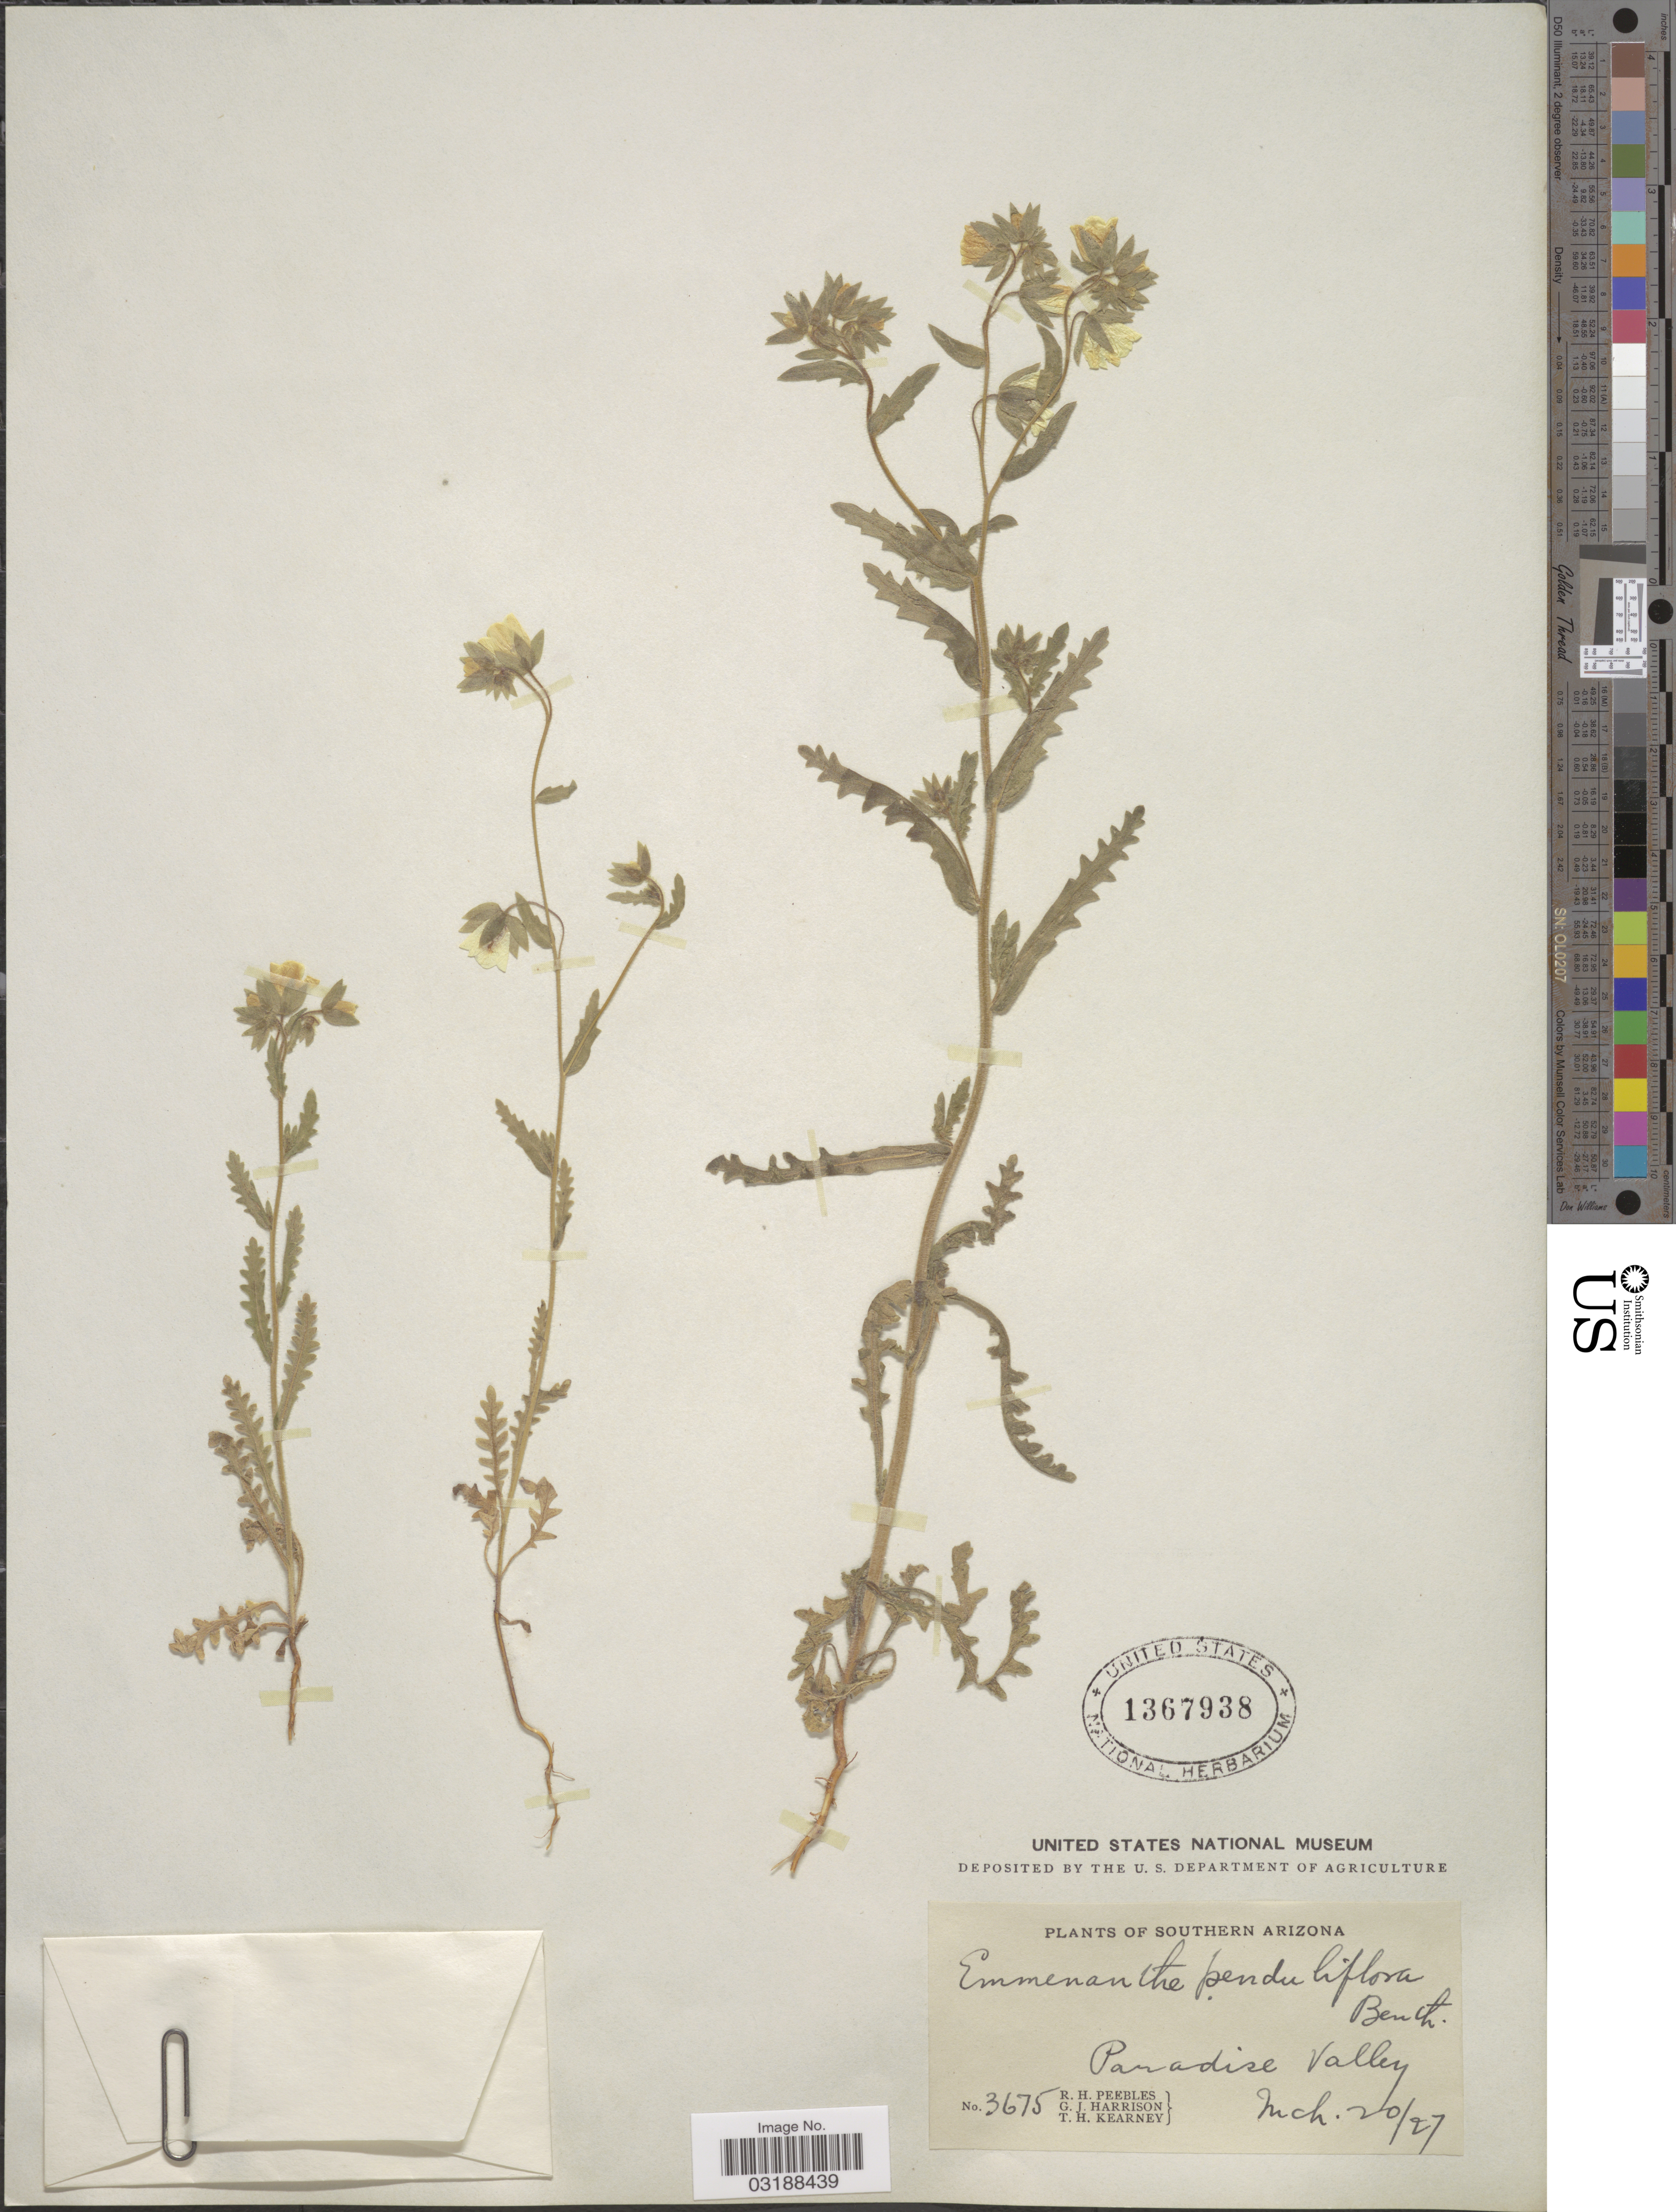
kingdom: Plantae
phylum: Tracheophyta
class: Magnoliopsida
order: Boraginales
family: Hydrophyllaceae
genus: Emmenanthe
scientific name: Emmenanthe penduliflora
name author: Benth.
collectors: R. H. Peebles, G. J. Harrison & T. H. Kearney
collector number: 3675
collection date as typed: Transcribed d/m/y: 20/3/27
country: United States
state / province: Arizona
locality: Southern Arizona. Paradise Valley.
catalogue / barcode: US 1367938